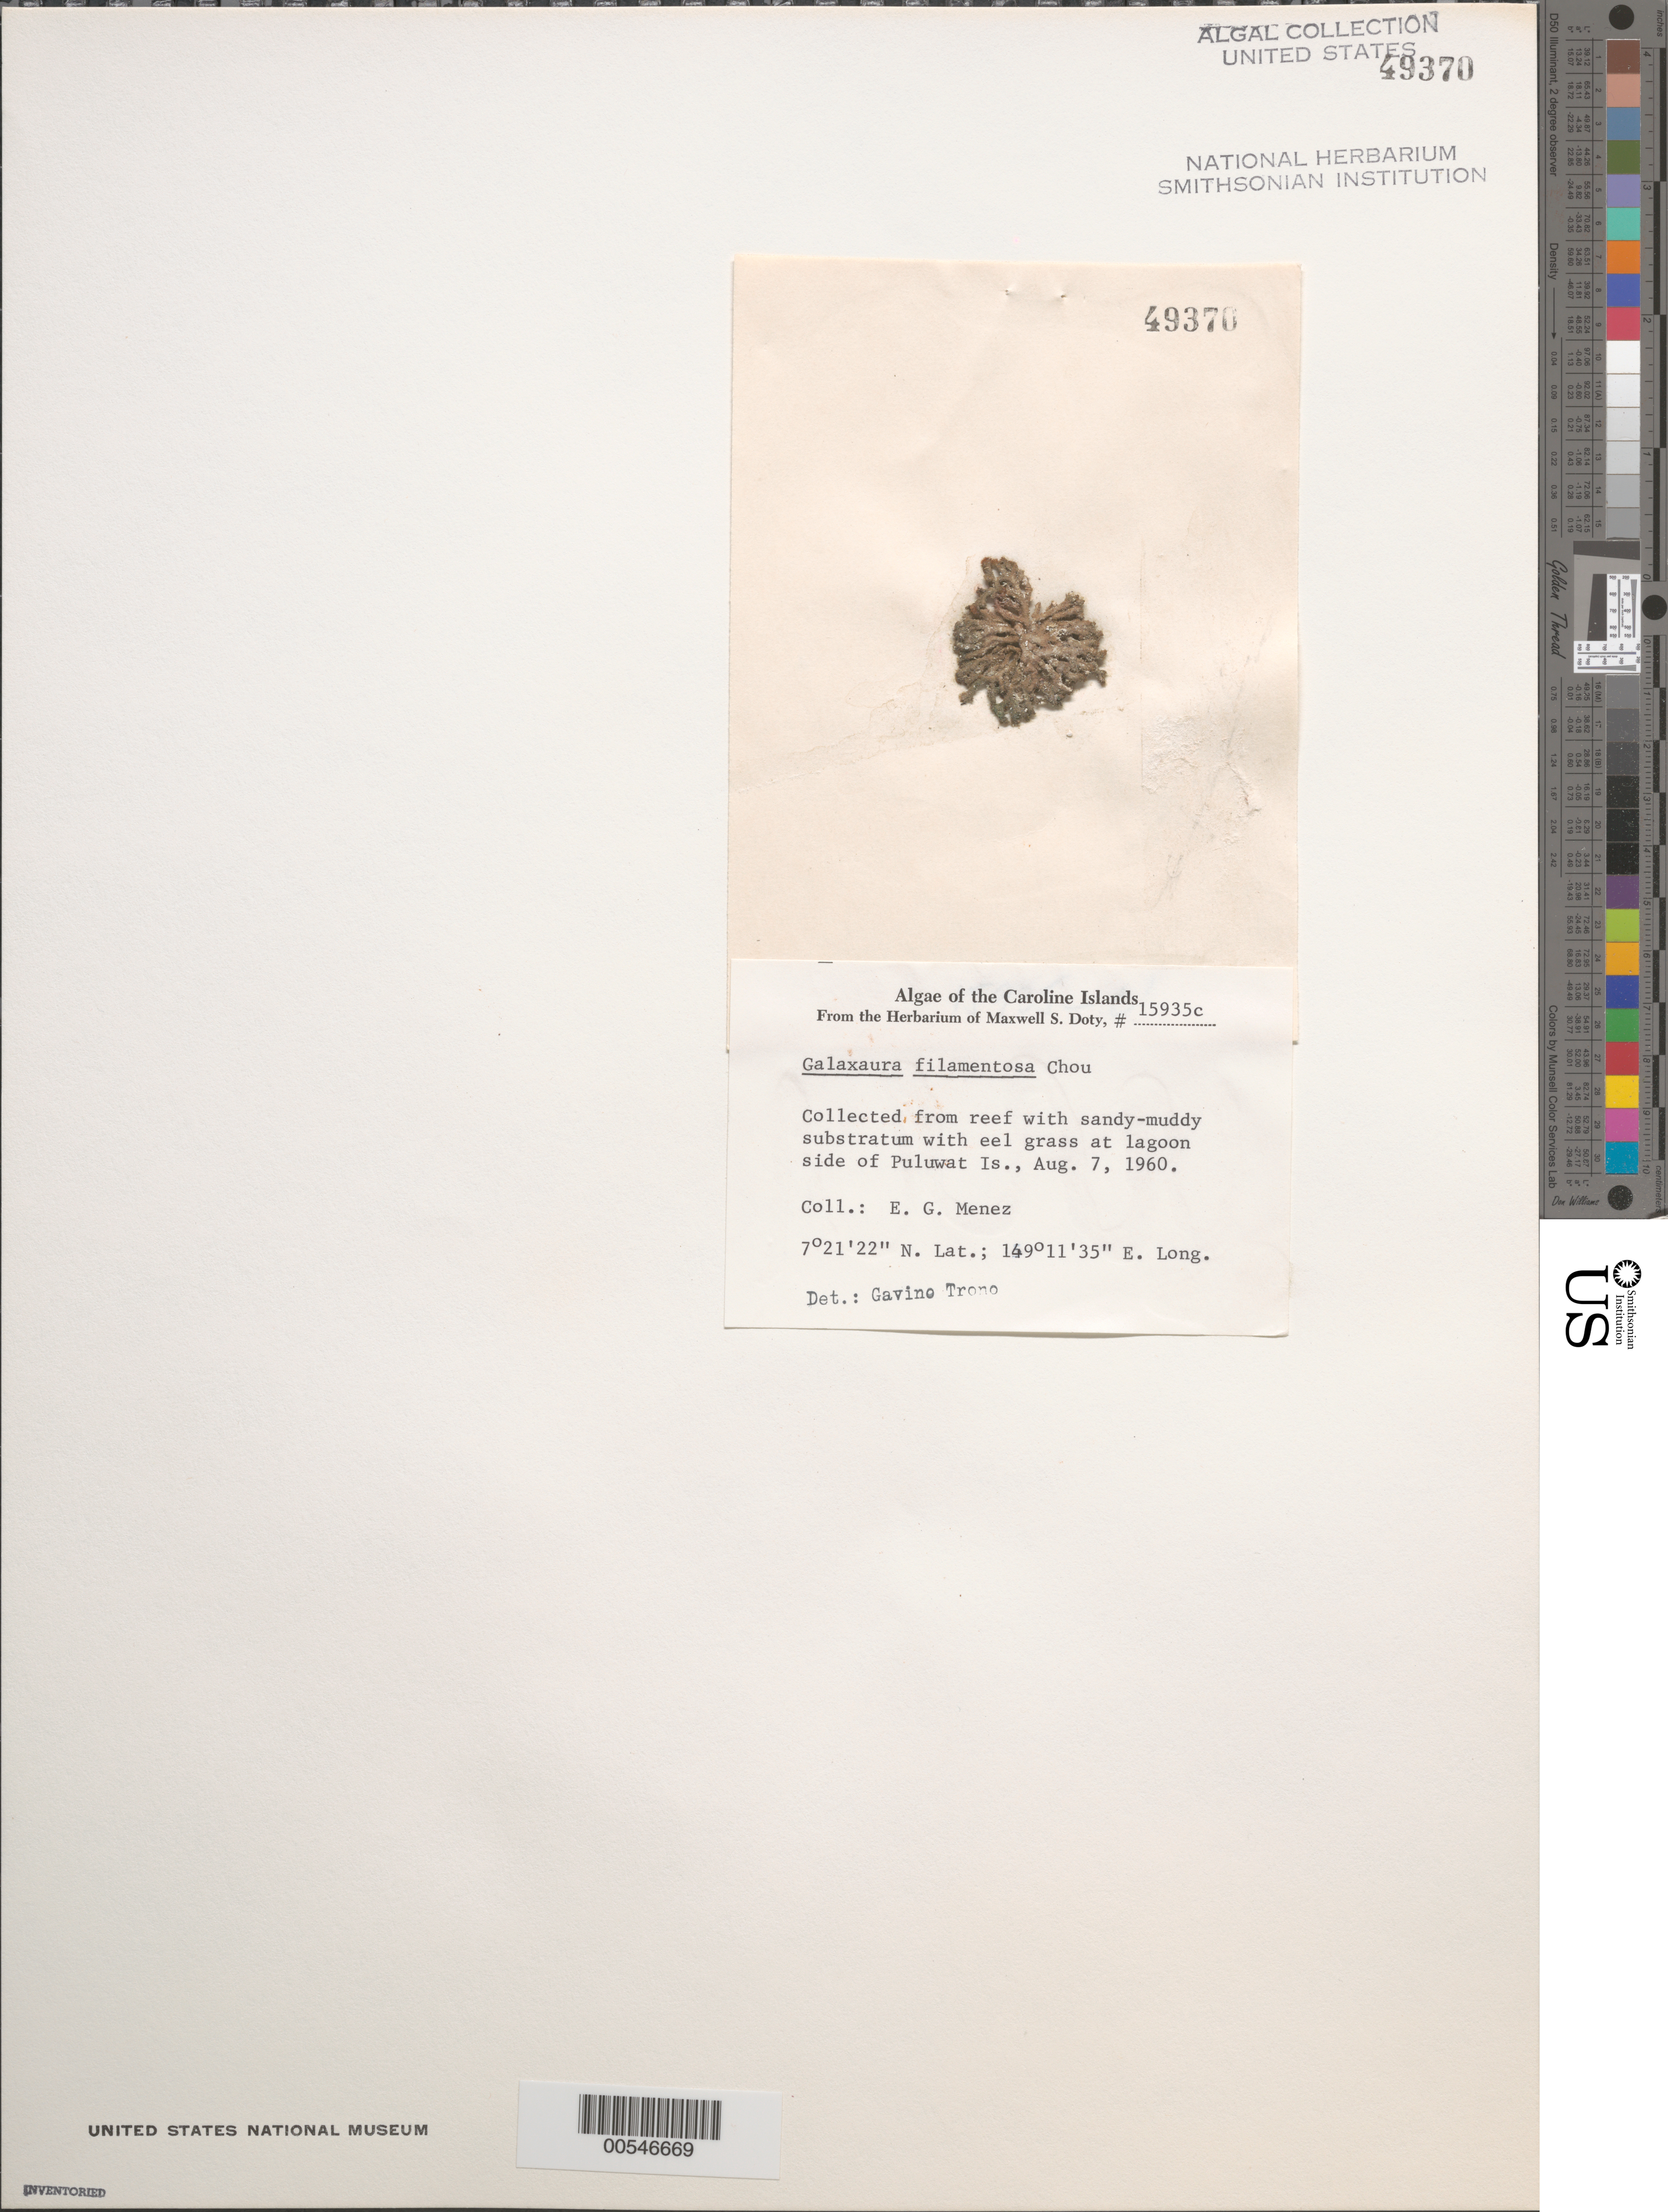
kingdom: Plantae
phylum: Rhodophyta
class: Florideophyceae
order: Nemaliales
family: Galaxauraceae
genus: Galaxaura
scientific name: Galaxaura filamentosa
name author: R.C.Y. Chou in W.R. Taylor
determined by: Trono, Gavino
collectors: Meñez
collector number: MSD 15935c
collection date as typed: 07 Aug 1960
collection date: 1960-08-07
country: Micronesia, Federated States of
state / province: Truk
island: Puluwat Atoll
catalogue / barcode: US 49370